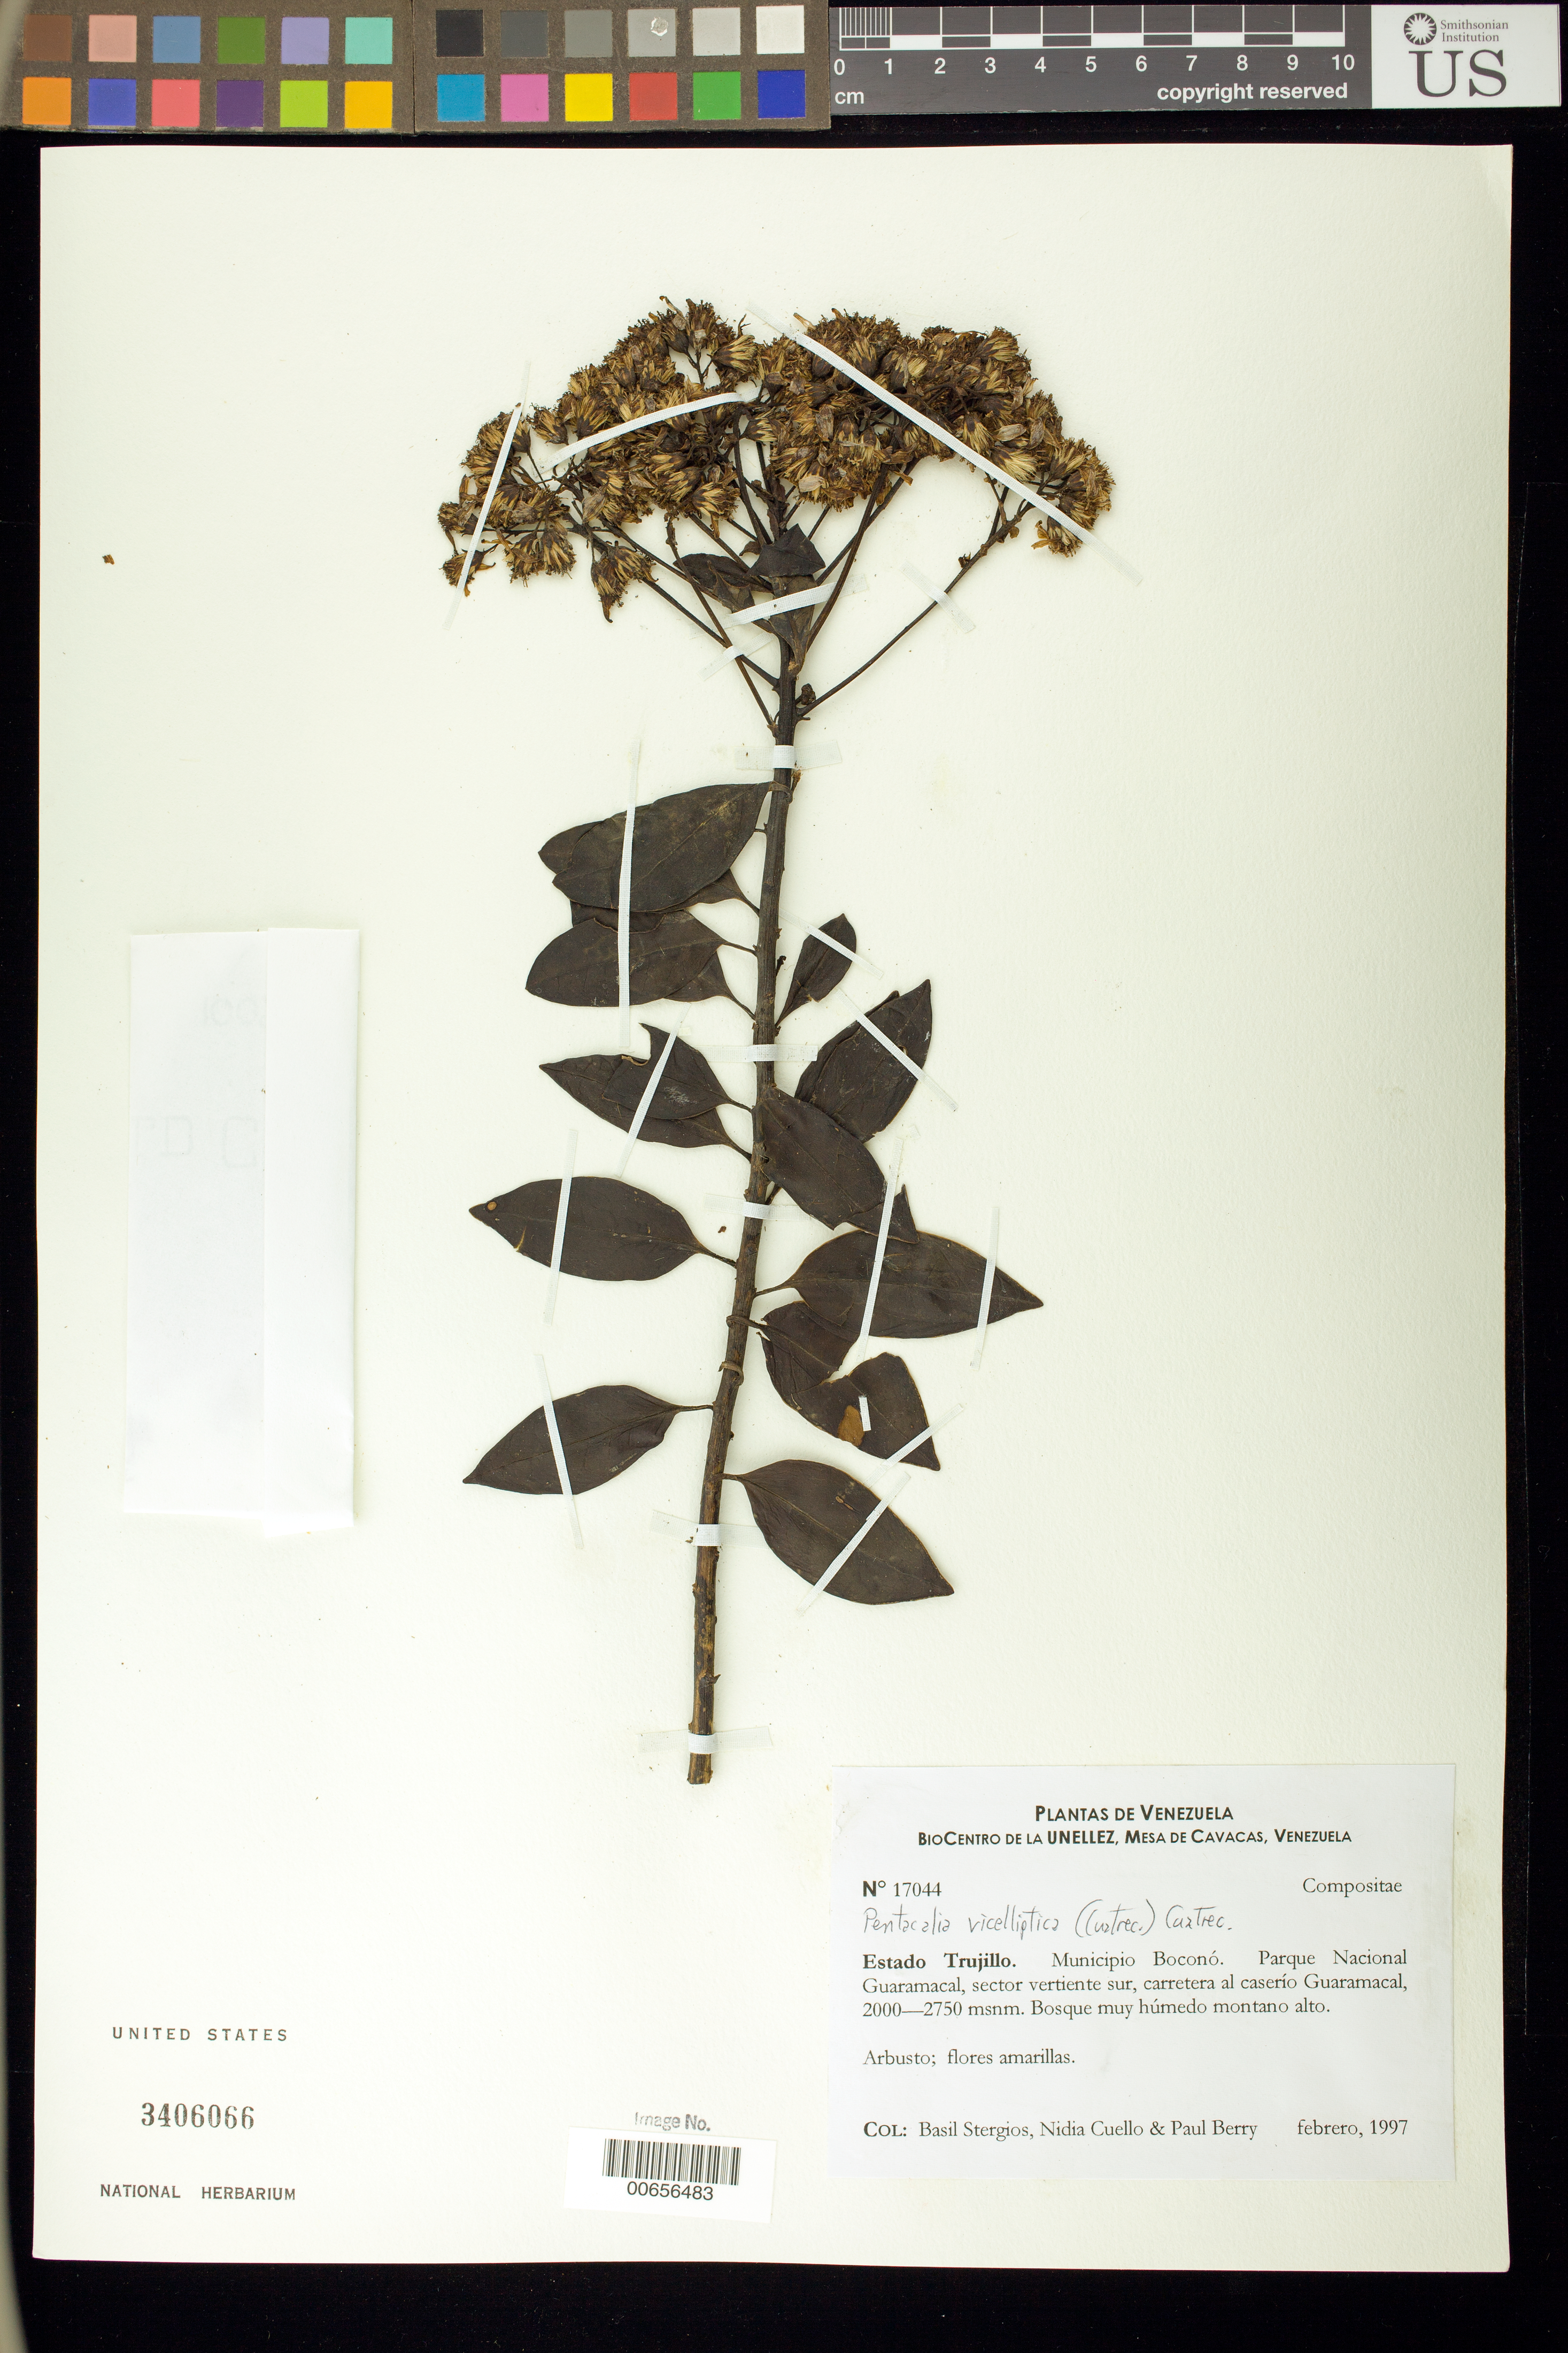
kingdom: Plantae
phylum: Tracheophyta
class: Magnoliopsida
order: Asterales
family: Asteraceae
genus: Pentacalia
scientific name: Pentacalia vicelliptica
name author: (Cuatrec.) Cuatrec.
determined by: Robinson, Harold E., (US)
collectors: B. G. Stergios, N. L. Cuello & P. Berry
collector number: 17044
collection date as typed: Feb 1997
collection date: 1997-02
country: Venezuela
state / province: Trujillo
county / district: Boconó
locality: Parque Nacional Guaramacal. Sector vertiente S. Carretera al caserío Guaramacal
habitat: Bosque muy húmedo montano alto.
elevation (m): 2000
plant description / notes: MY, NY, PORT, TEX, US, VEN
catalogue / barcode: US 3406066